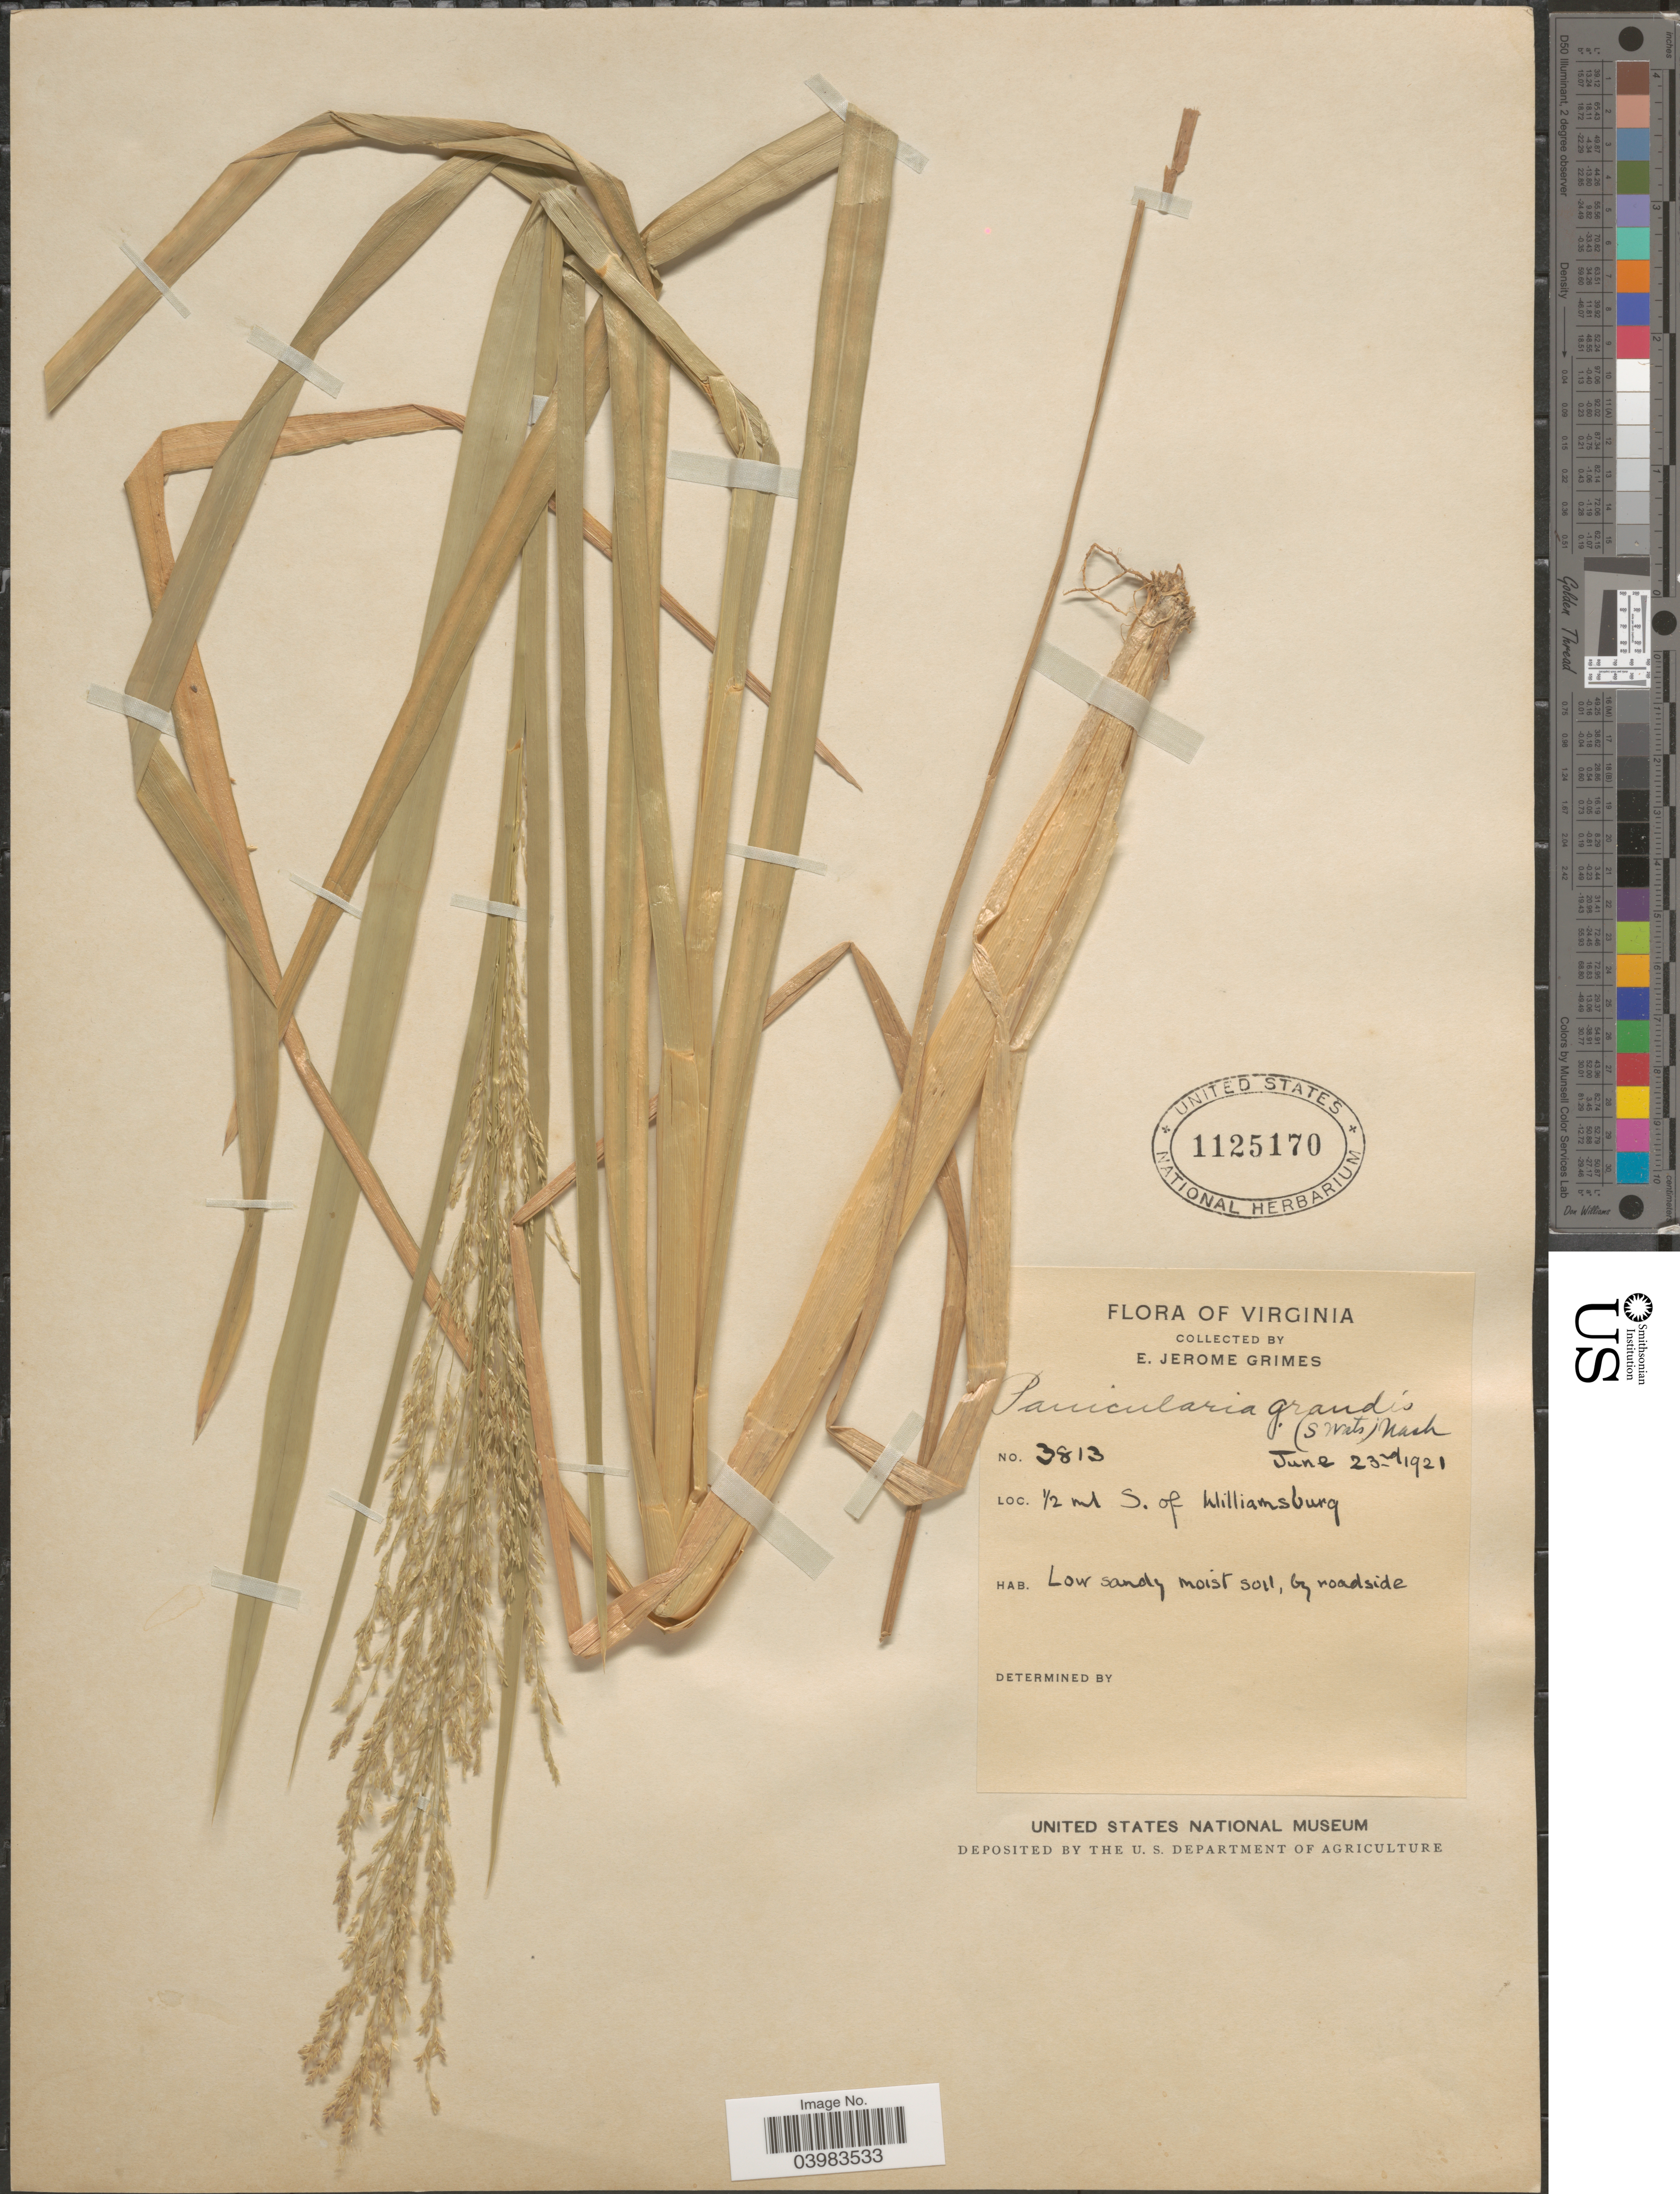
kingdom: Plantae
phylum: Tracheophyta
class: Liliopsida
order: Poales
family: Poaceae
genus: Glyceria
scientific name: Glyceria grandis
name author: S. Watson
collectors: E. J. Grimes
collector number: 3813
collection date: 1921-06-23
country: United States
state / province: Virginia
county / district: City of Williamsburg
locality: ½ ml S. of Williamsburg. Low sandy moist soil, by roadside.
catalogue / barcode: US 1125170